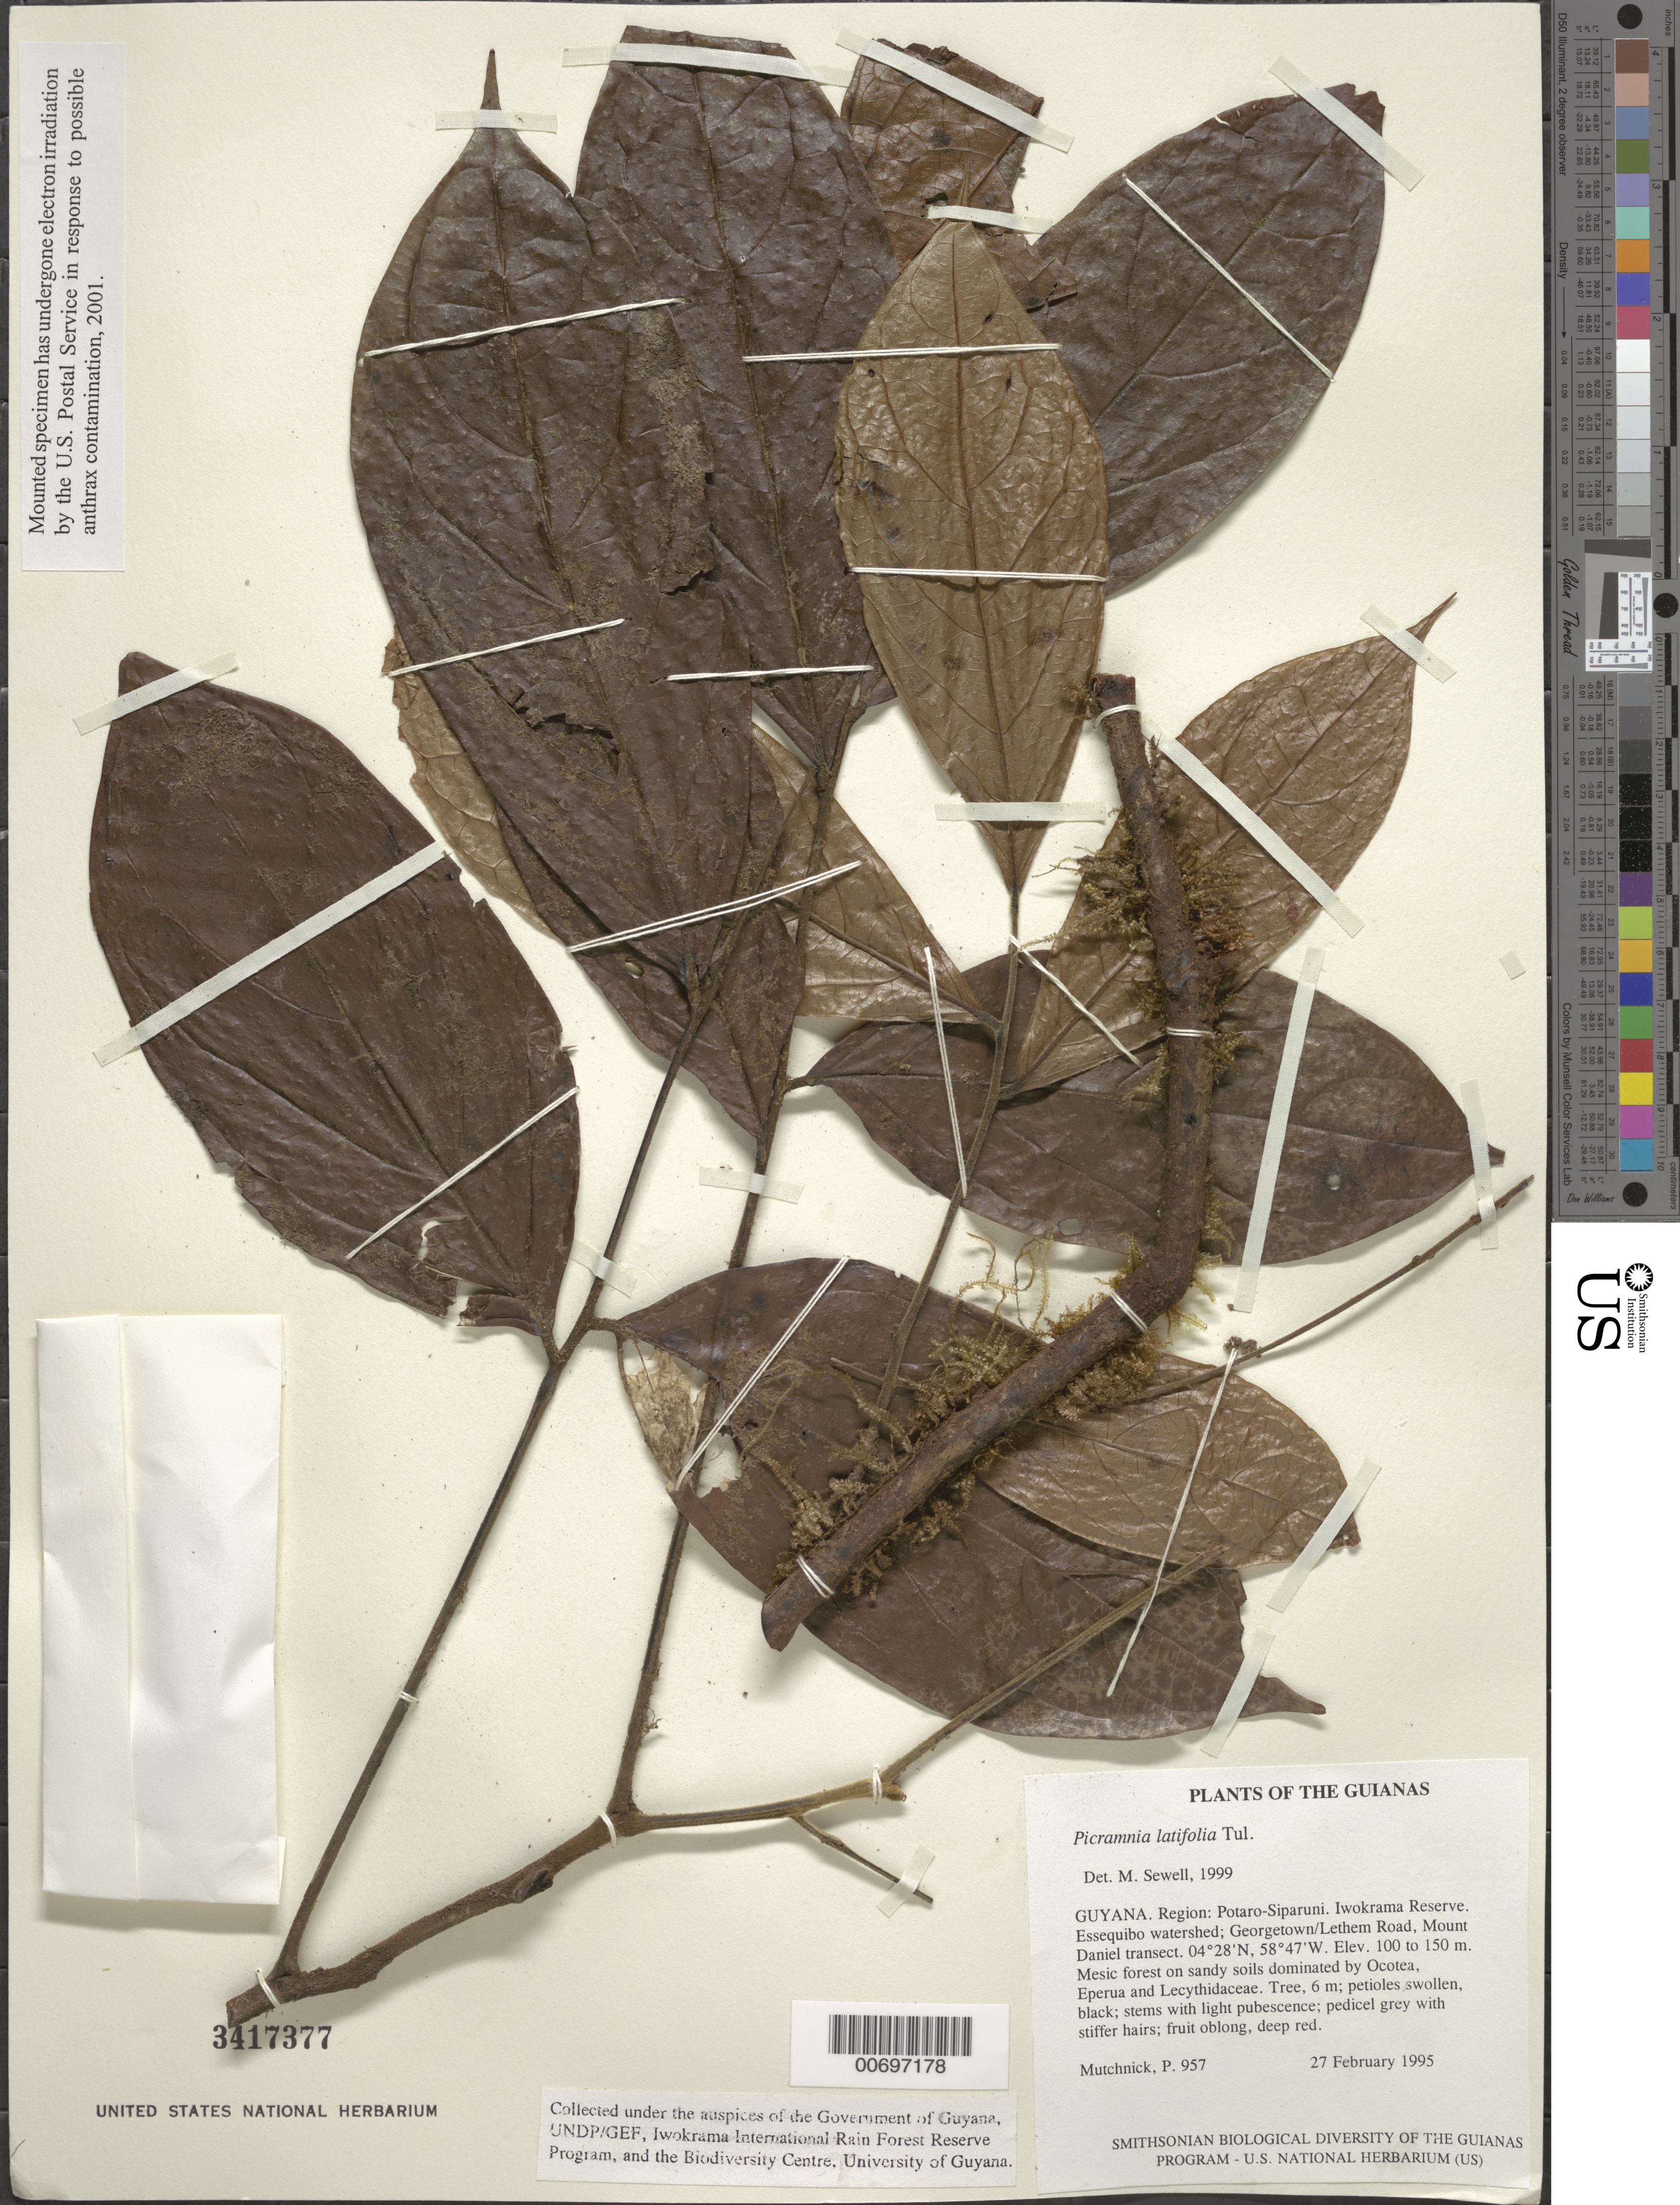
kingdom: Plantae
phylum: Tracheophyta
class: Magnoliopsida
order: Picramniales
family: Picramniaceae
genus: Picramnia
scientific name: Picramnia latifolia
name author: Tul.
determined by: Sewell, M.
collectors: P. Mutchnick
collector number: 957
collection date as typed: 27 February 1995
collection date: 1995-02-27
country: Guyana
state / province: Potaro-Siparuni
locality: Iwokrama Reserve. Essequibo watershed; Georgetown/Lethem Road, Mount Daniel transect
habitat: Mesic forest on sandy soils dominated by Ocotea, Eperua and Lecythidaceae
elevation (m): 100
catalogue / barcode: US 3417377